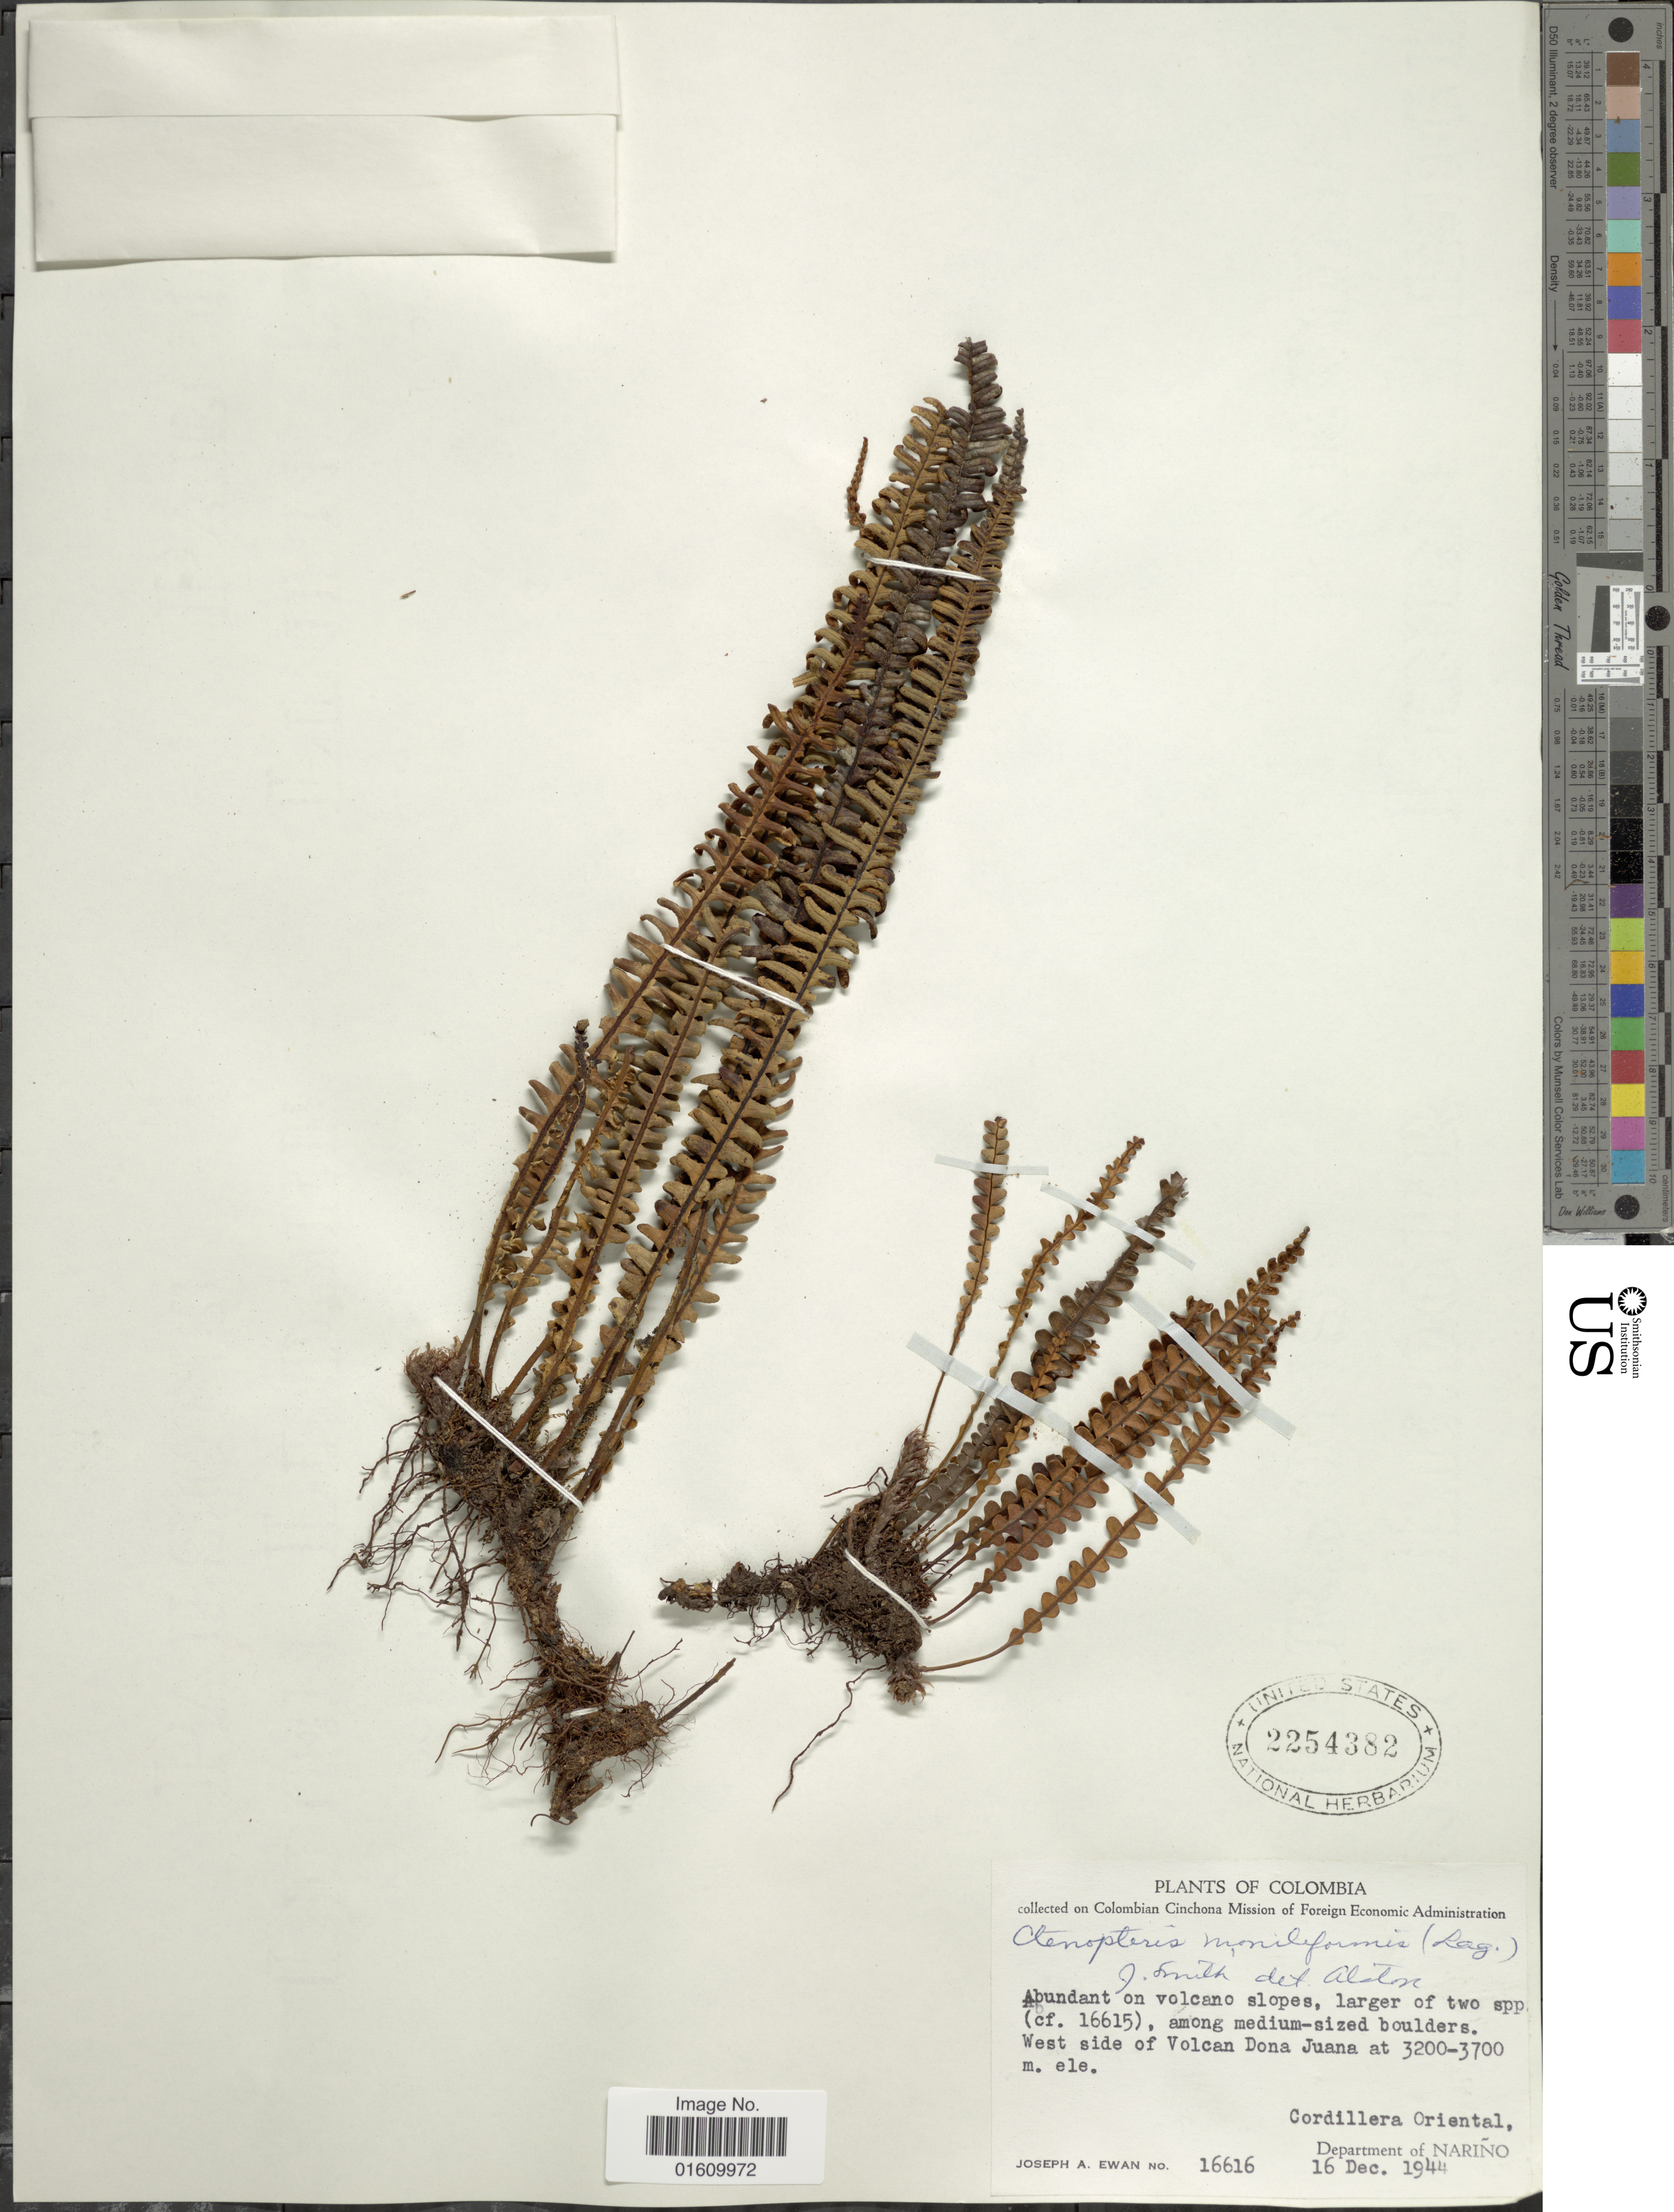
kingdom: Plantae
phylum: Tracheophyta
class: Polypodiopsida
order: Polypodiales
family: Polypodiaceae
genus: Melpomene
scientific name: Melpomene moniliformis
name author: (Lag. ex Sw.) A.R. Sm. & R.C. Moran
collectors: J. A. Ewan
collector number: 16616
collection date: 1944-12-16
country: Colombia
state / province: Nariño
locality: West side of Volcan Dona Juana, Cordilera Oriental, Departement of Narino.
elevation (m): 3200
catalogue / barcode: US 2254382